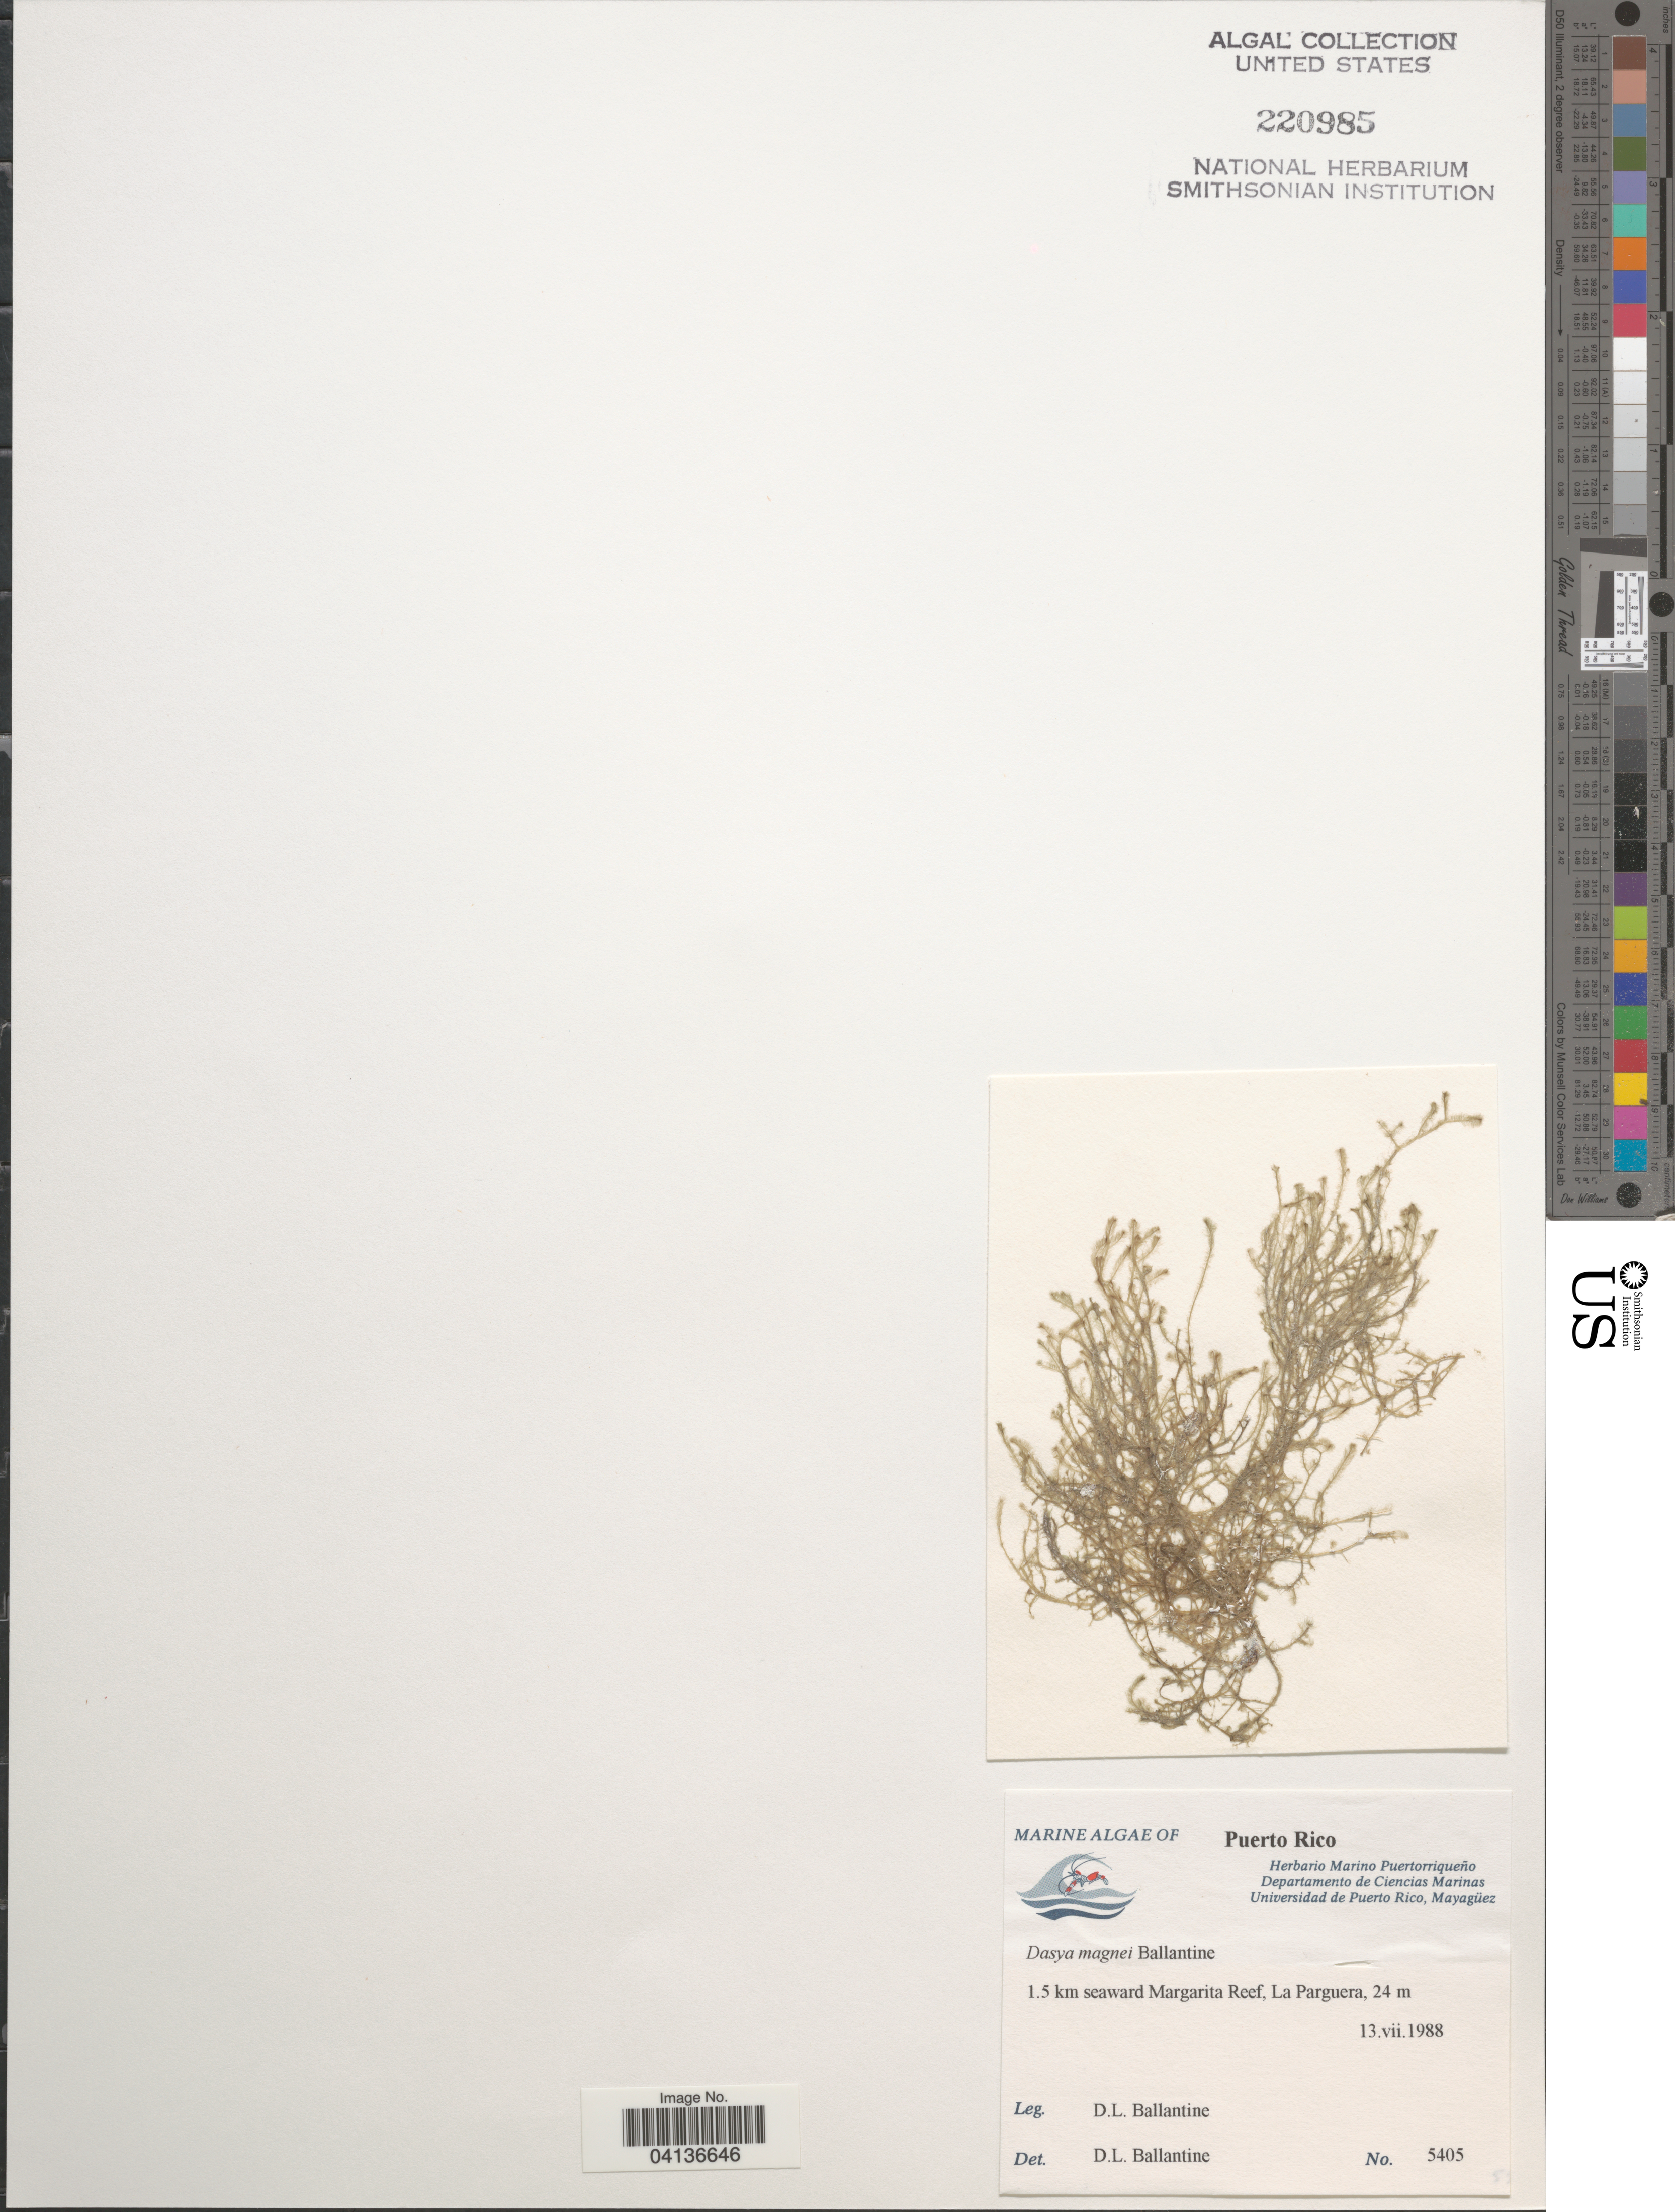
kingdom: Plantae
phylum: Rhodophyta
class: Florideophyceae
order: Ceramiales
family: Dasyaceae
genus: Dasya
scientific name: Dasya magnei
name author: D.L. Ballant.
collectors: D.L. Ballantine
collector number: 5405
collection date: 1988-07-13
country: Puerto Rico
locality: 1.5 km seaward Margarita Reef, La Parguera.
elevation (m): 24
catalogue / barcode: US 220985